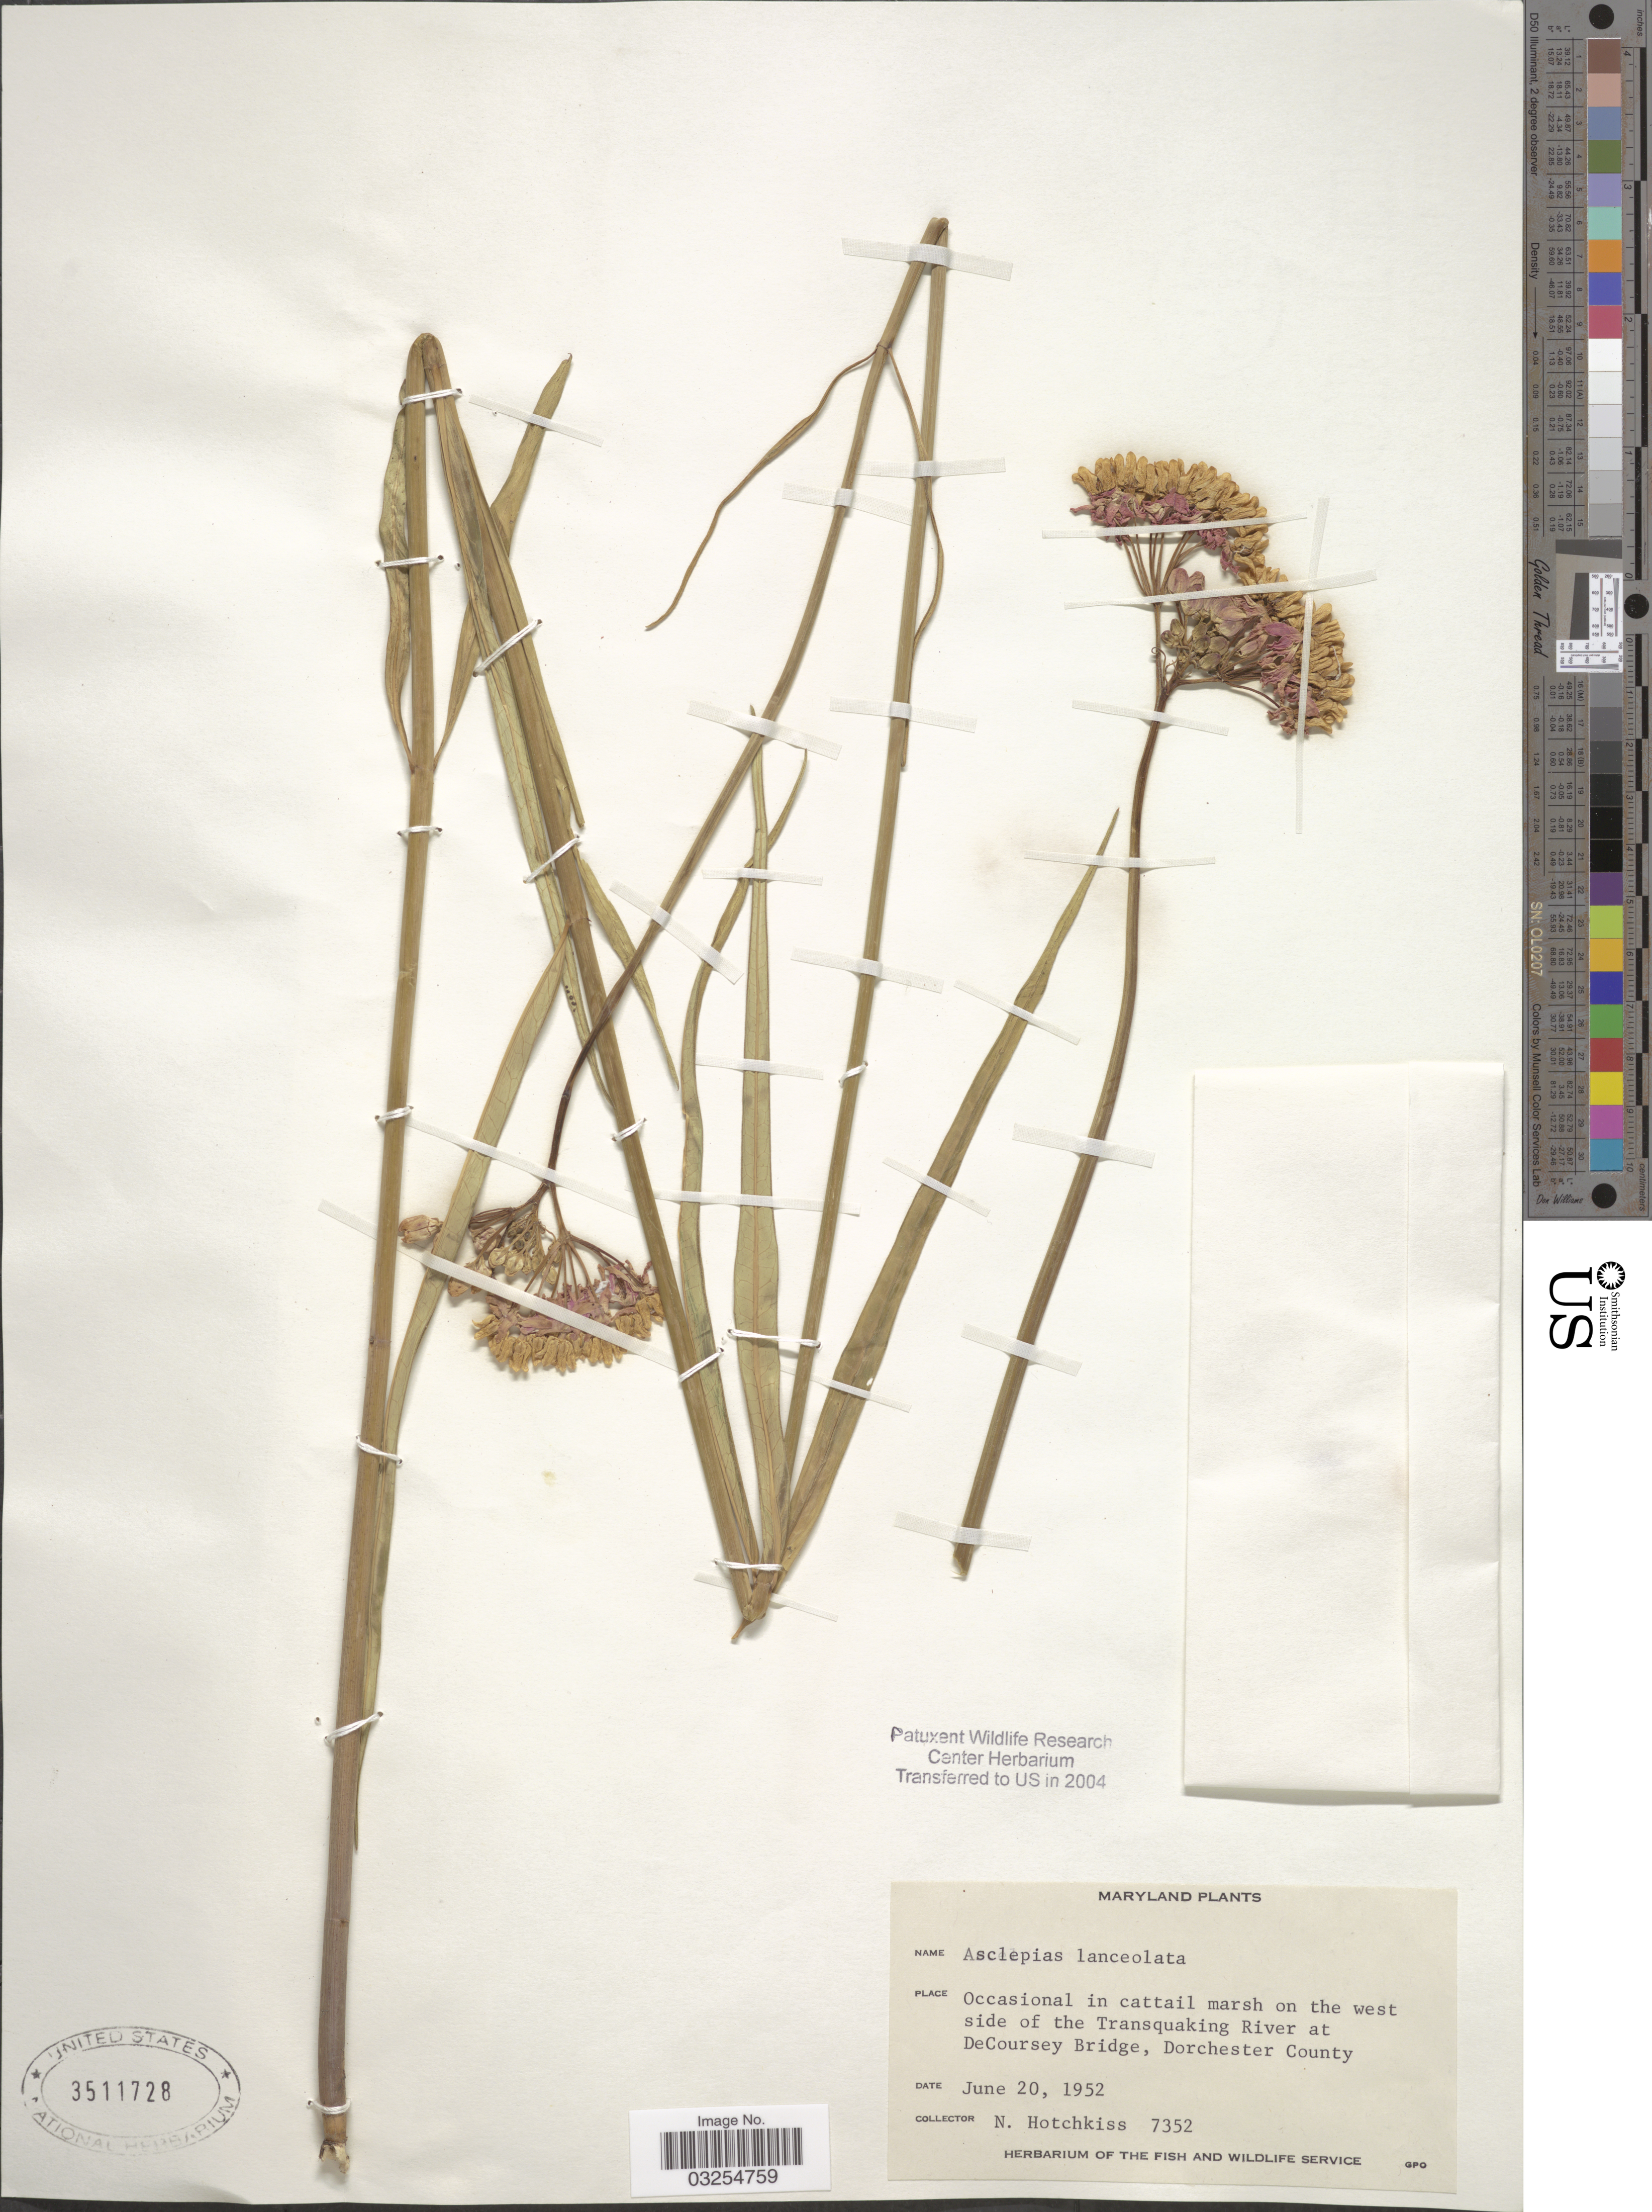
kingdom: Plantae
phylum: Tracheophyta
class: Magnoliopsida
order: Gentianales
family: Apocynaceae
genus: Asclepias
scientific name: Asclepias lanceolata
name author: Walter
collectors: N. Hotchkiss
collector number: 7352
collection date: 1952-06-20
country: United States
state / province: Maryland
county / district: Dorchester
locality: Occasional in cattail marsh on the west side of the Transquaking River at DeCoursey Bridge, Dorchester County.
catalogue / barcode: US 3511728